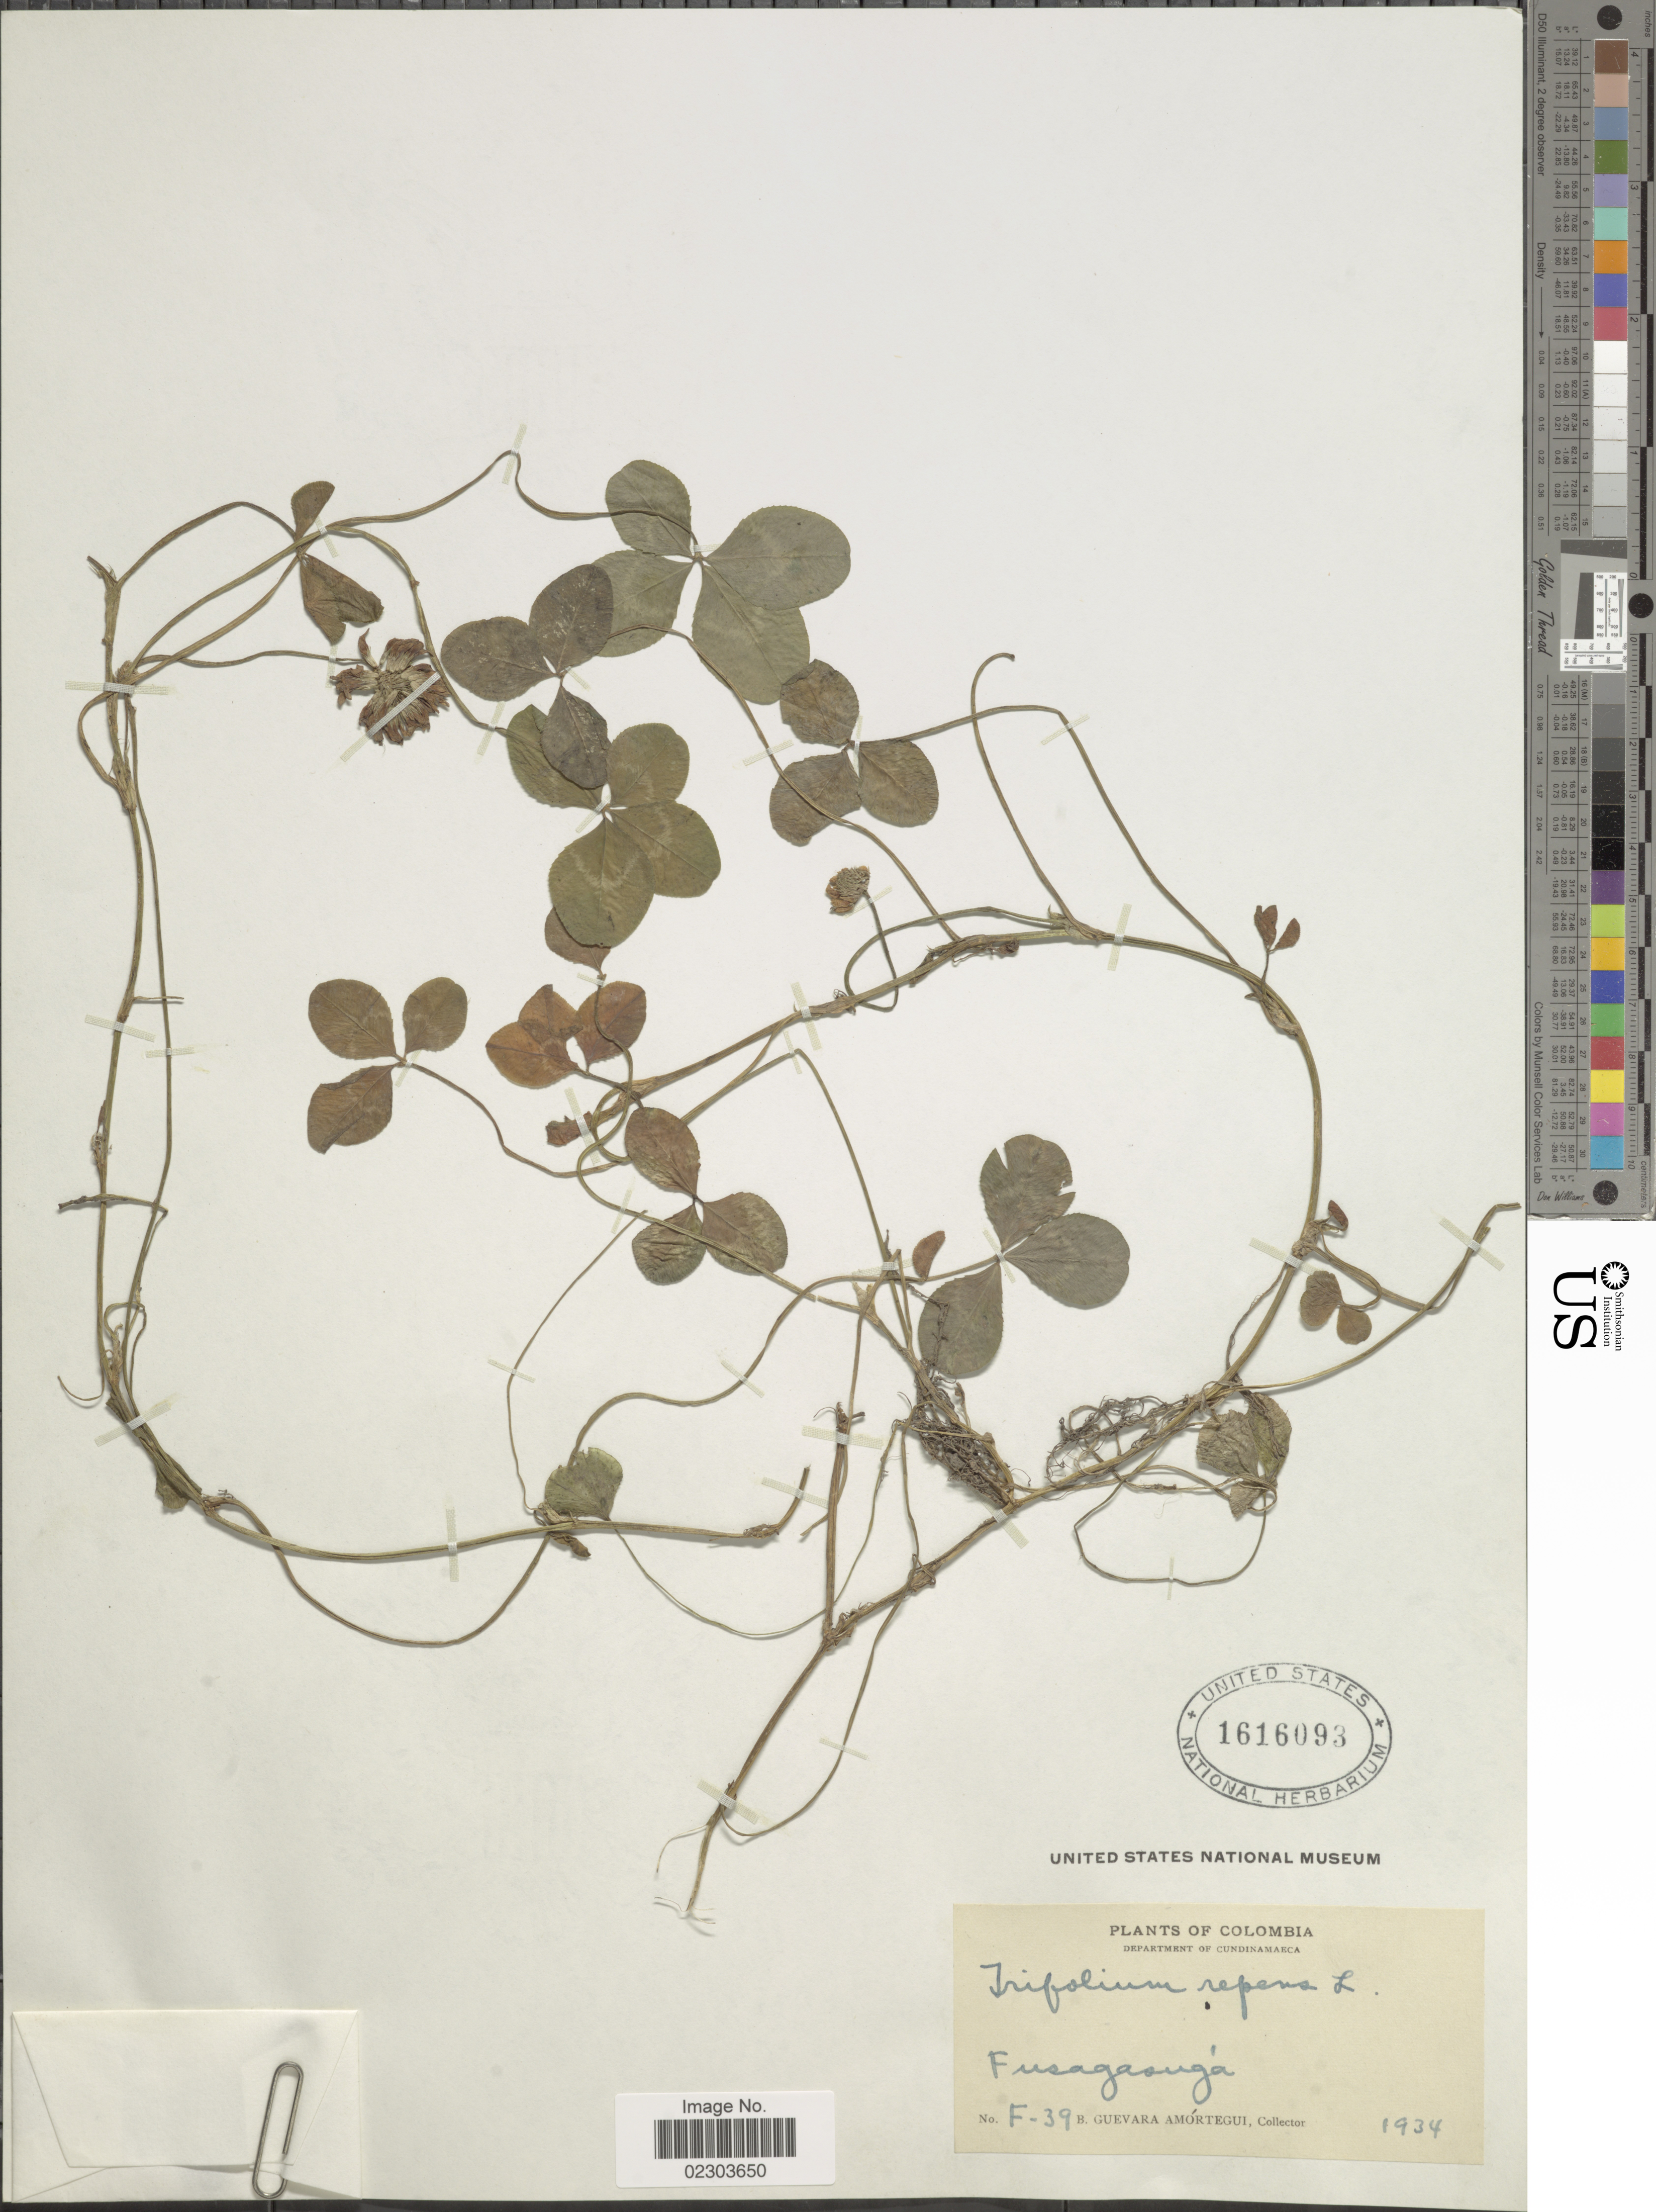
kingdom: Plantae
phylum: Tracheophyta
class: Magnoliopsida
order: Fabales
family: Fabaceae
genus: Trifolium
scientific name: Trifolium repens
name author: L.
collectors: B. Guevara Amortegui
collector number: F-39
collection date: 1934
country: Colombia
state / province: Cundinamarca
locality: Fusagasugá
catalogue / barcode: US 1616093